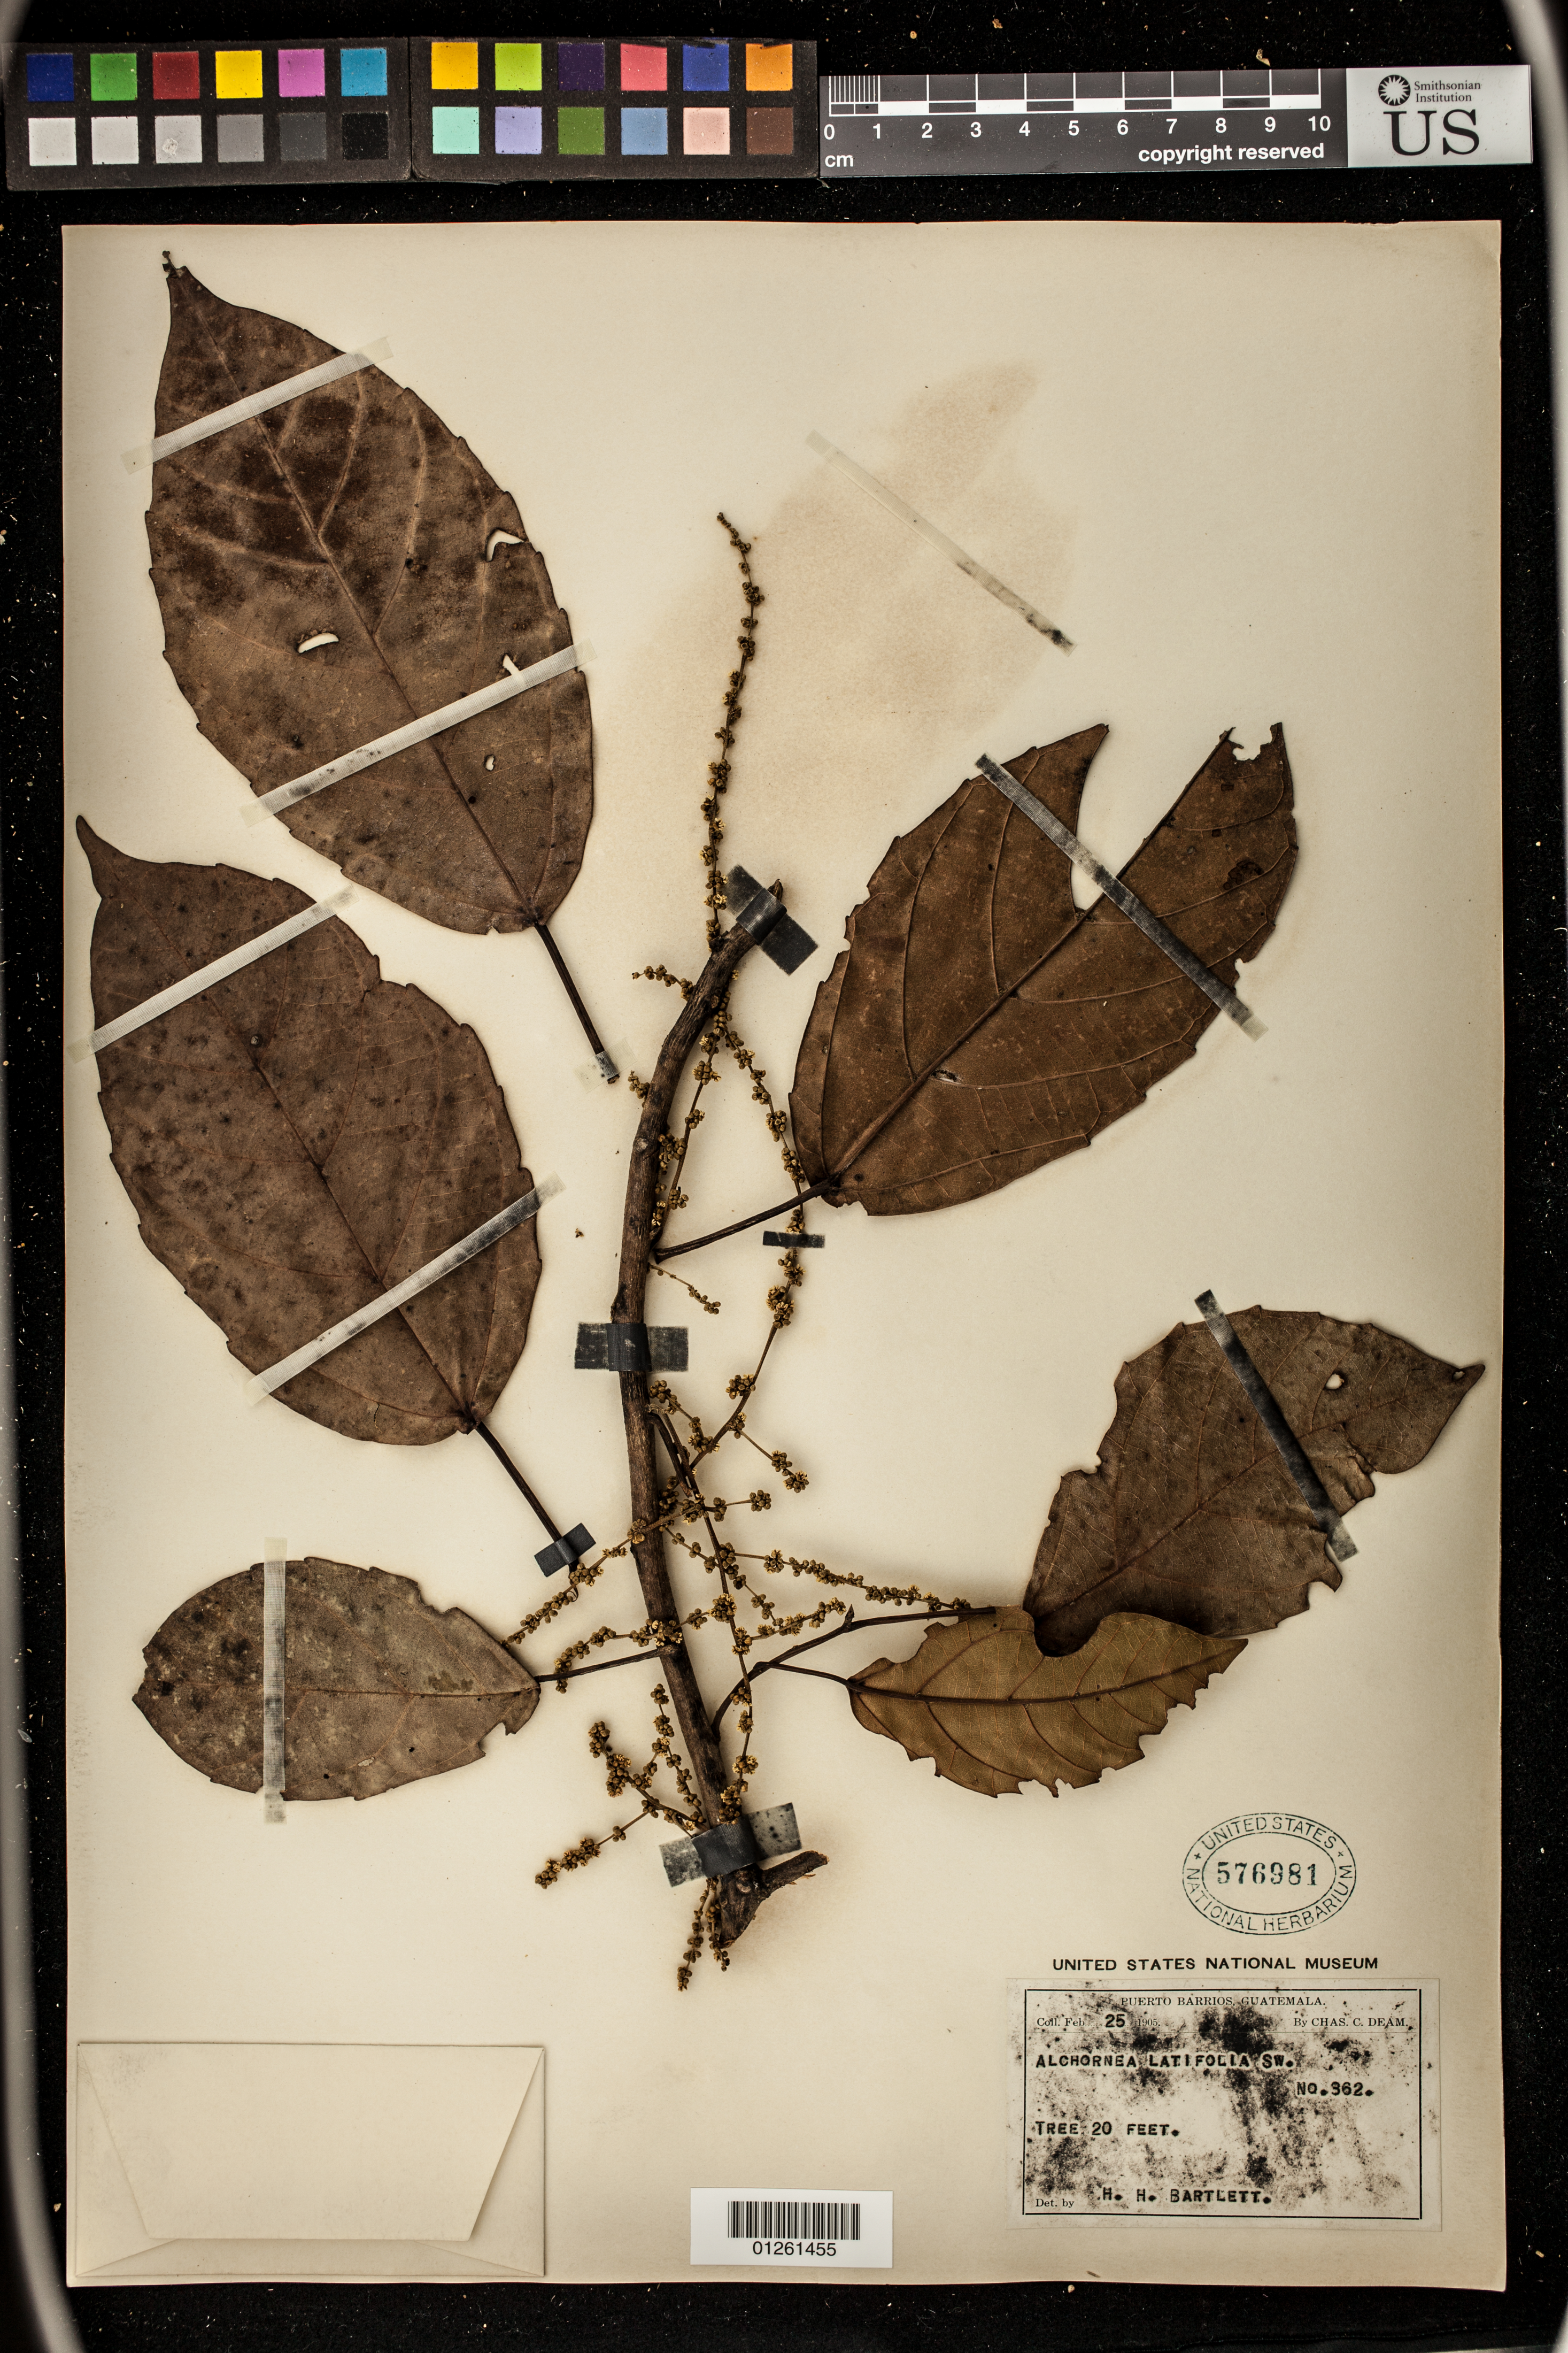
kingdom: Plantae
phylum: Tracheophyta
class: Magnoliopsida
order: Malpighiales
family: Euphorbiaceae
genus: Alchornea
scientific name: Alchornea latifolia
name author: Sw.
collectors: C. C. Deam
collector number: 362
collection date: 1905-02-25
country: Guatemala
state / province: Izabal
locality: Puerto Barrios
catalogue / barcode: US 576981